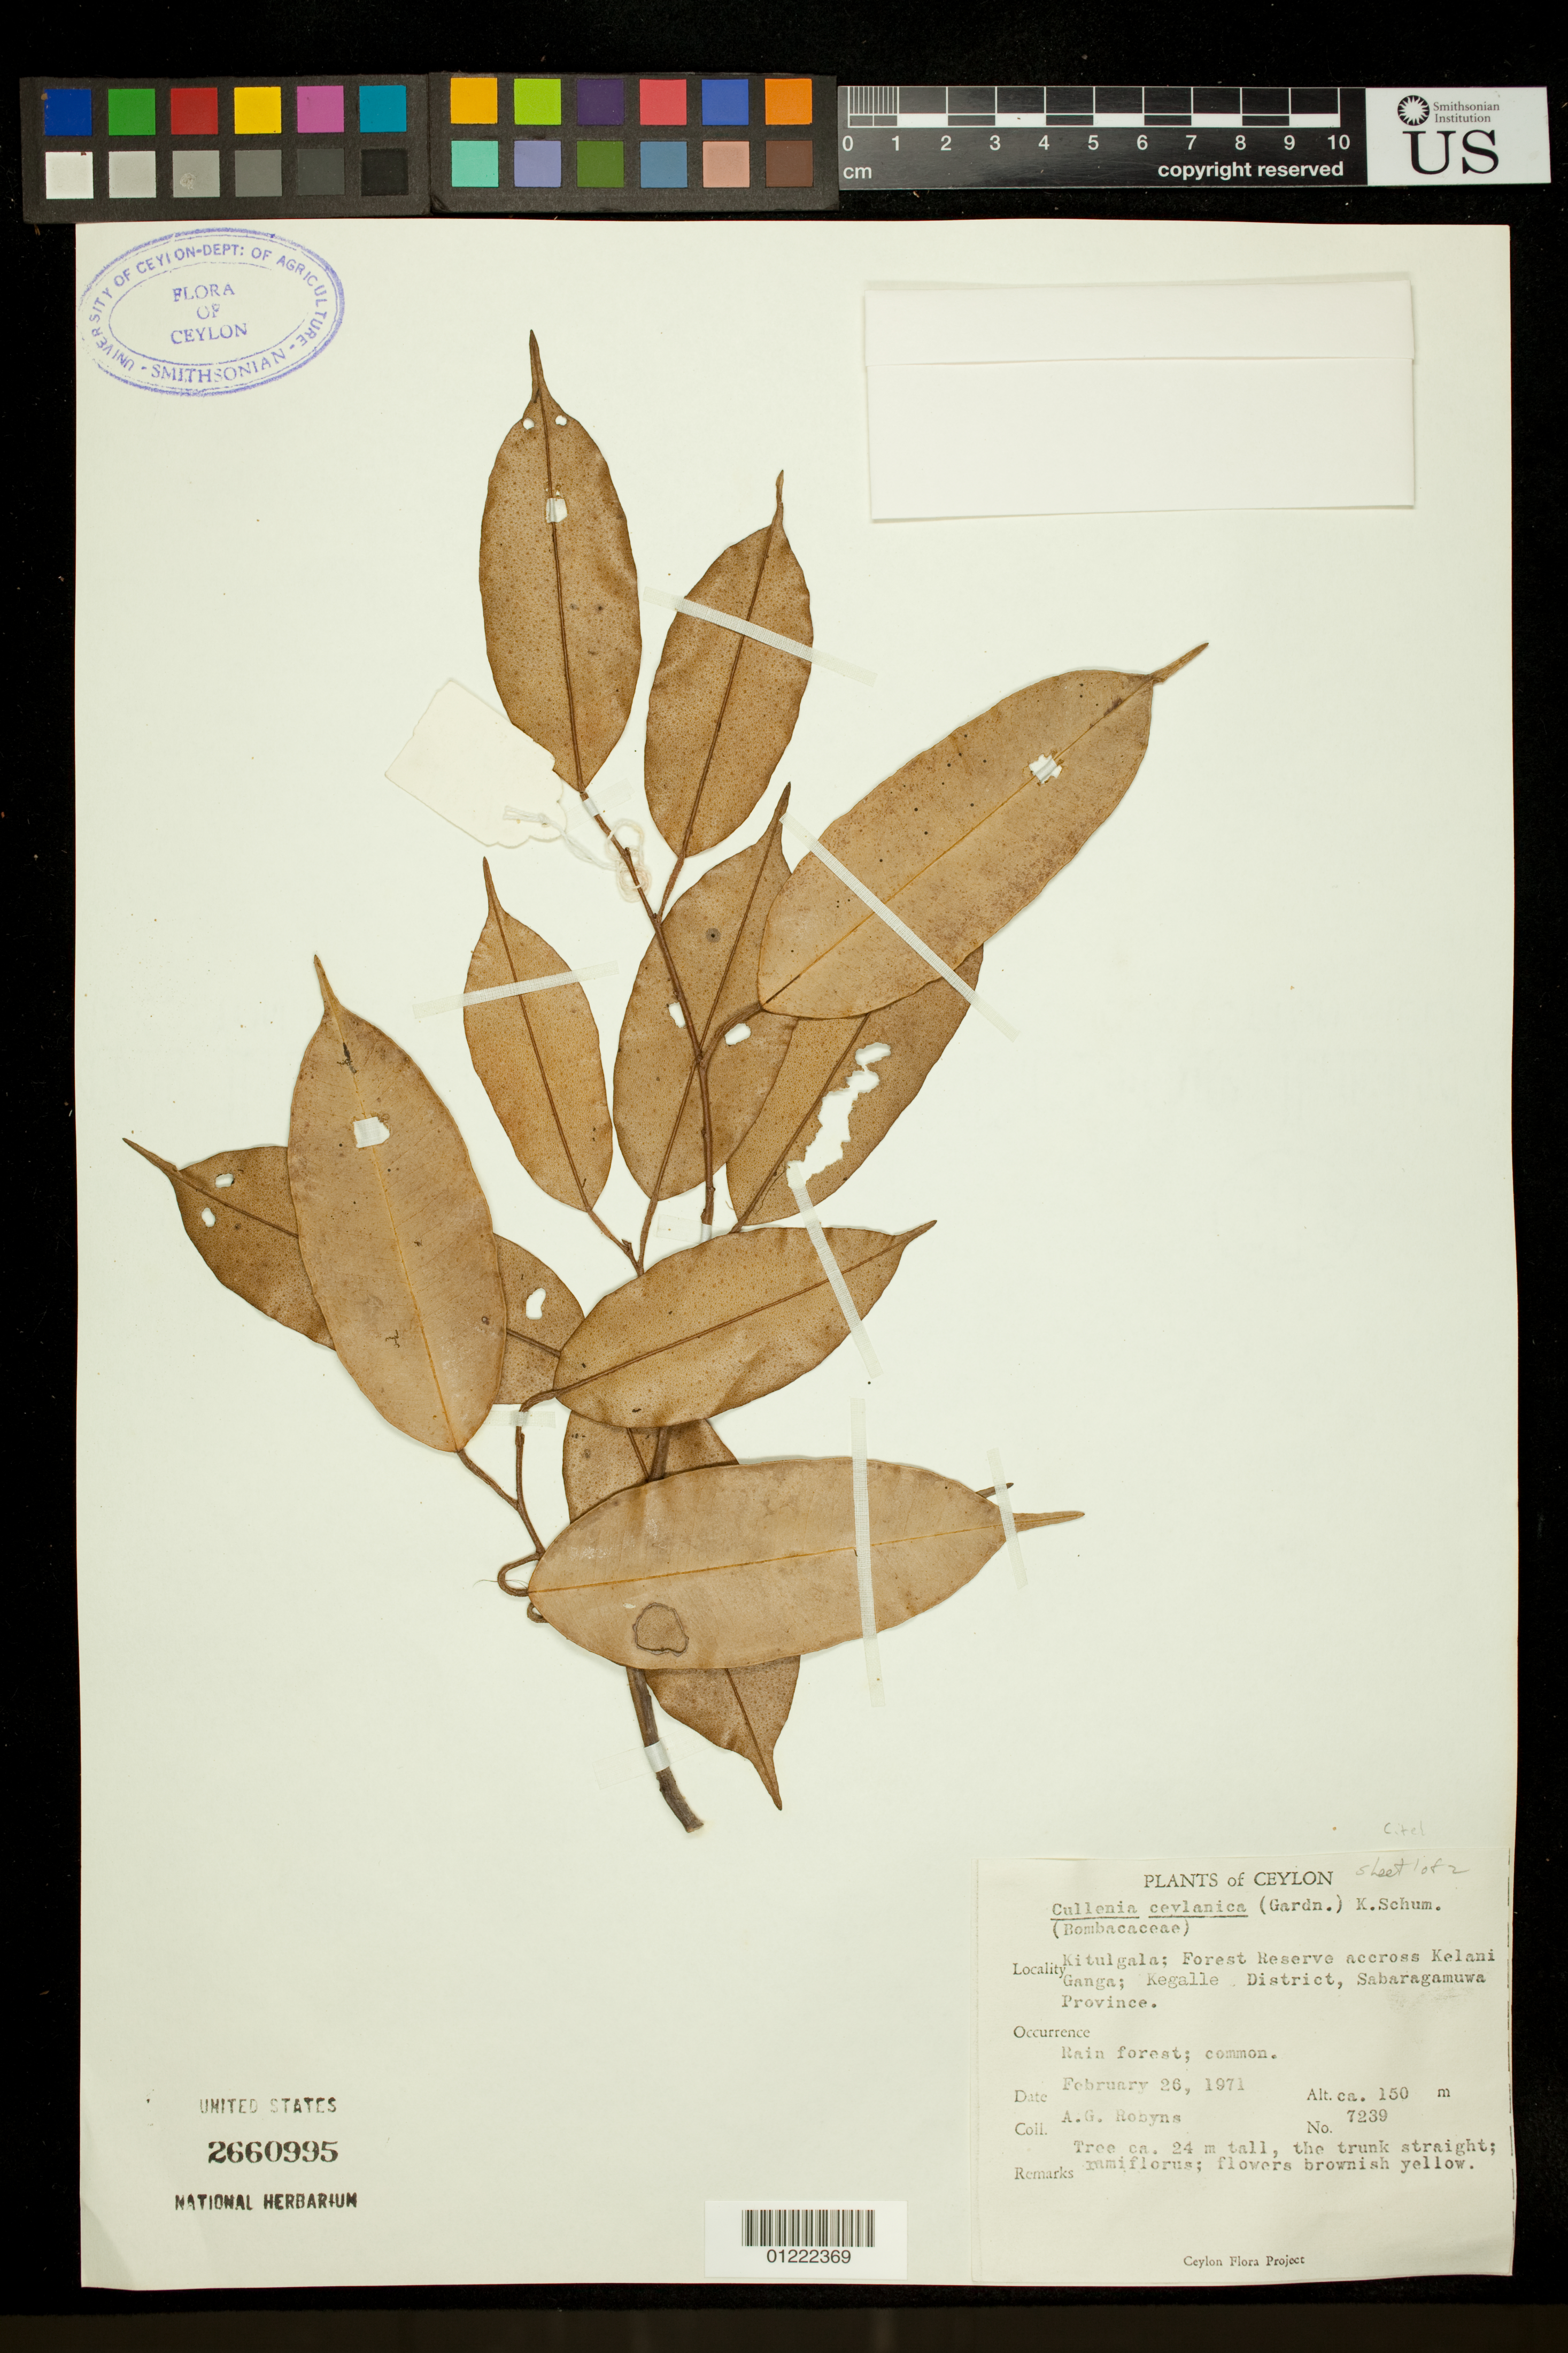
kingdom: Plantae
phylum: Tracheophyta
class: Magnoliopsida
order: Malvales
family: Malvaceae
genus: Cullenia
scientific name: Cullenia ceylanica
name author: (Gardner) K. Schum.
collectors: A. G. Robyns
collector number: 7239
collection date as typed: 2/26/1971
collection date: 1971-02-26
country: Sri Lanka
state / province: Sabaragamuwa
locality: Kitulgala: Forest Reserve accross Kelani Ganga; Kegalle District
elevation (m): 150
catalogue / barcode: US 2660995